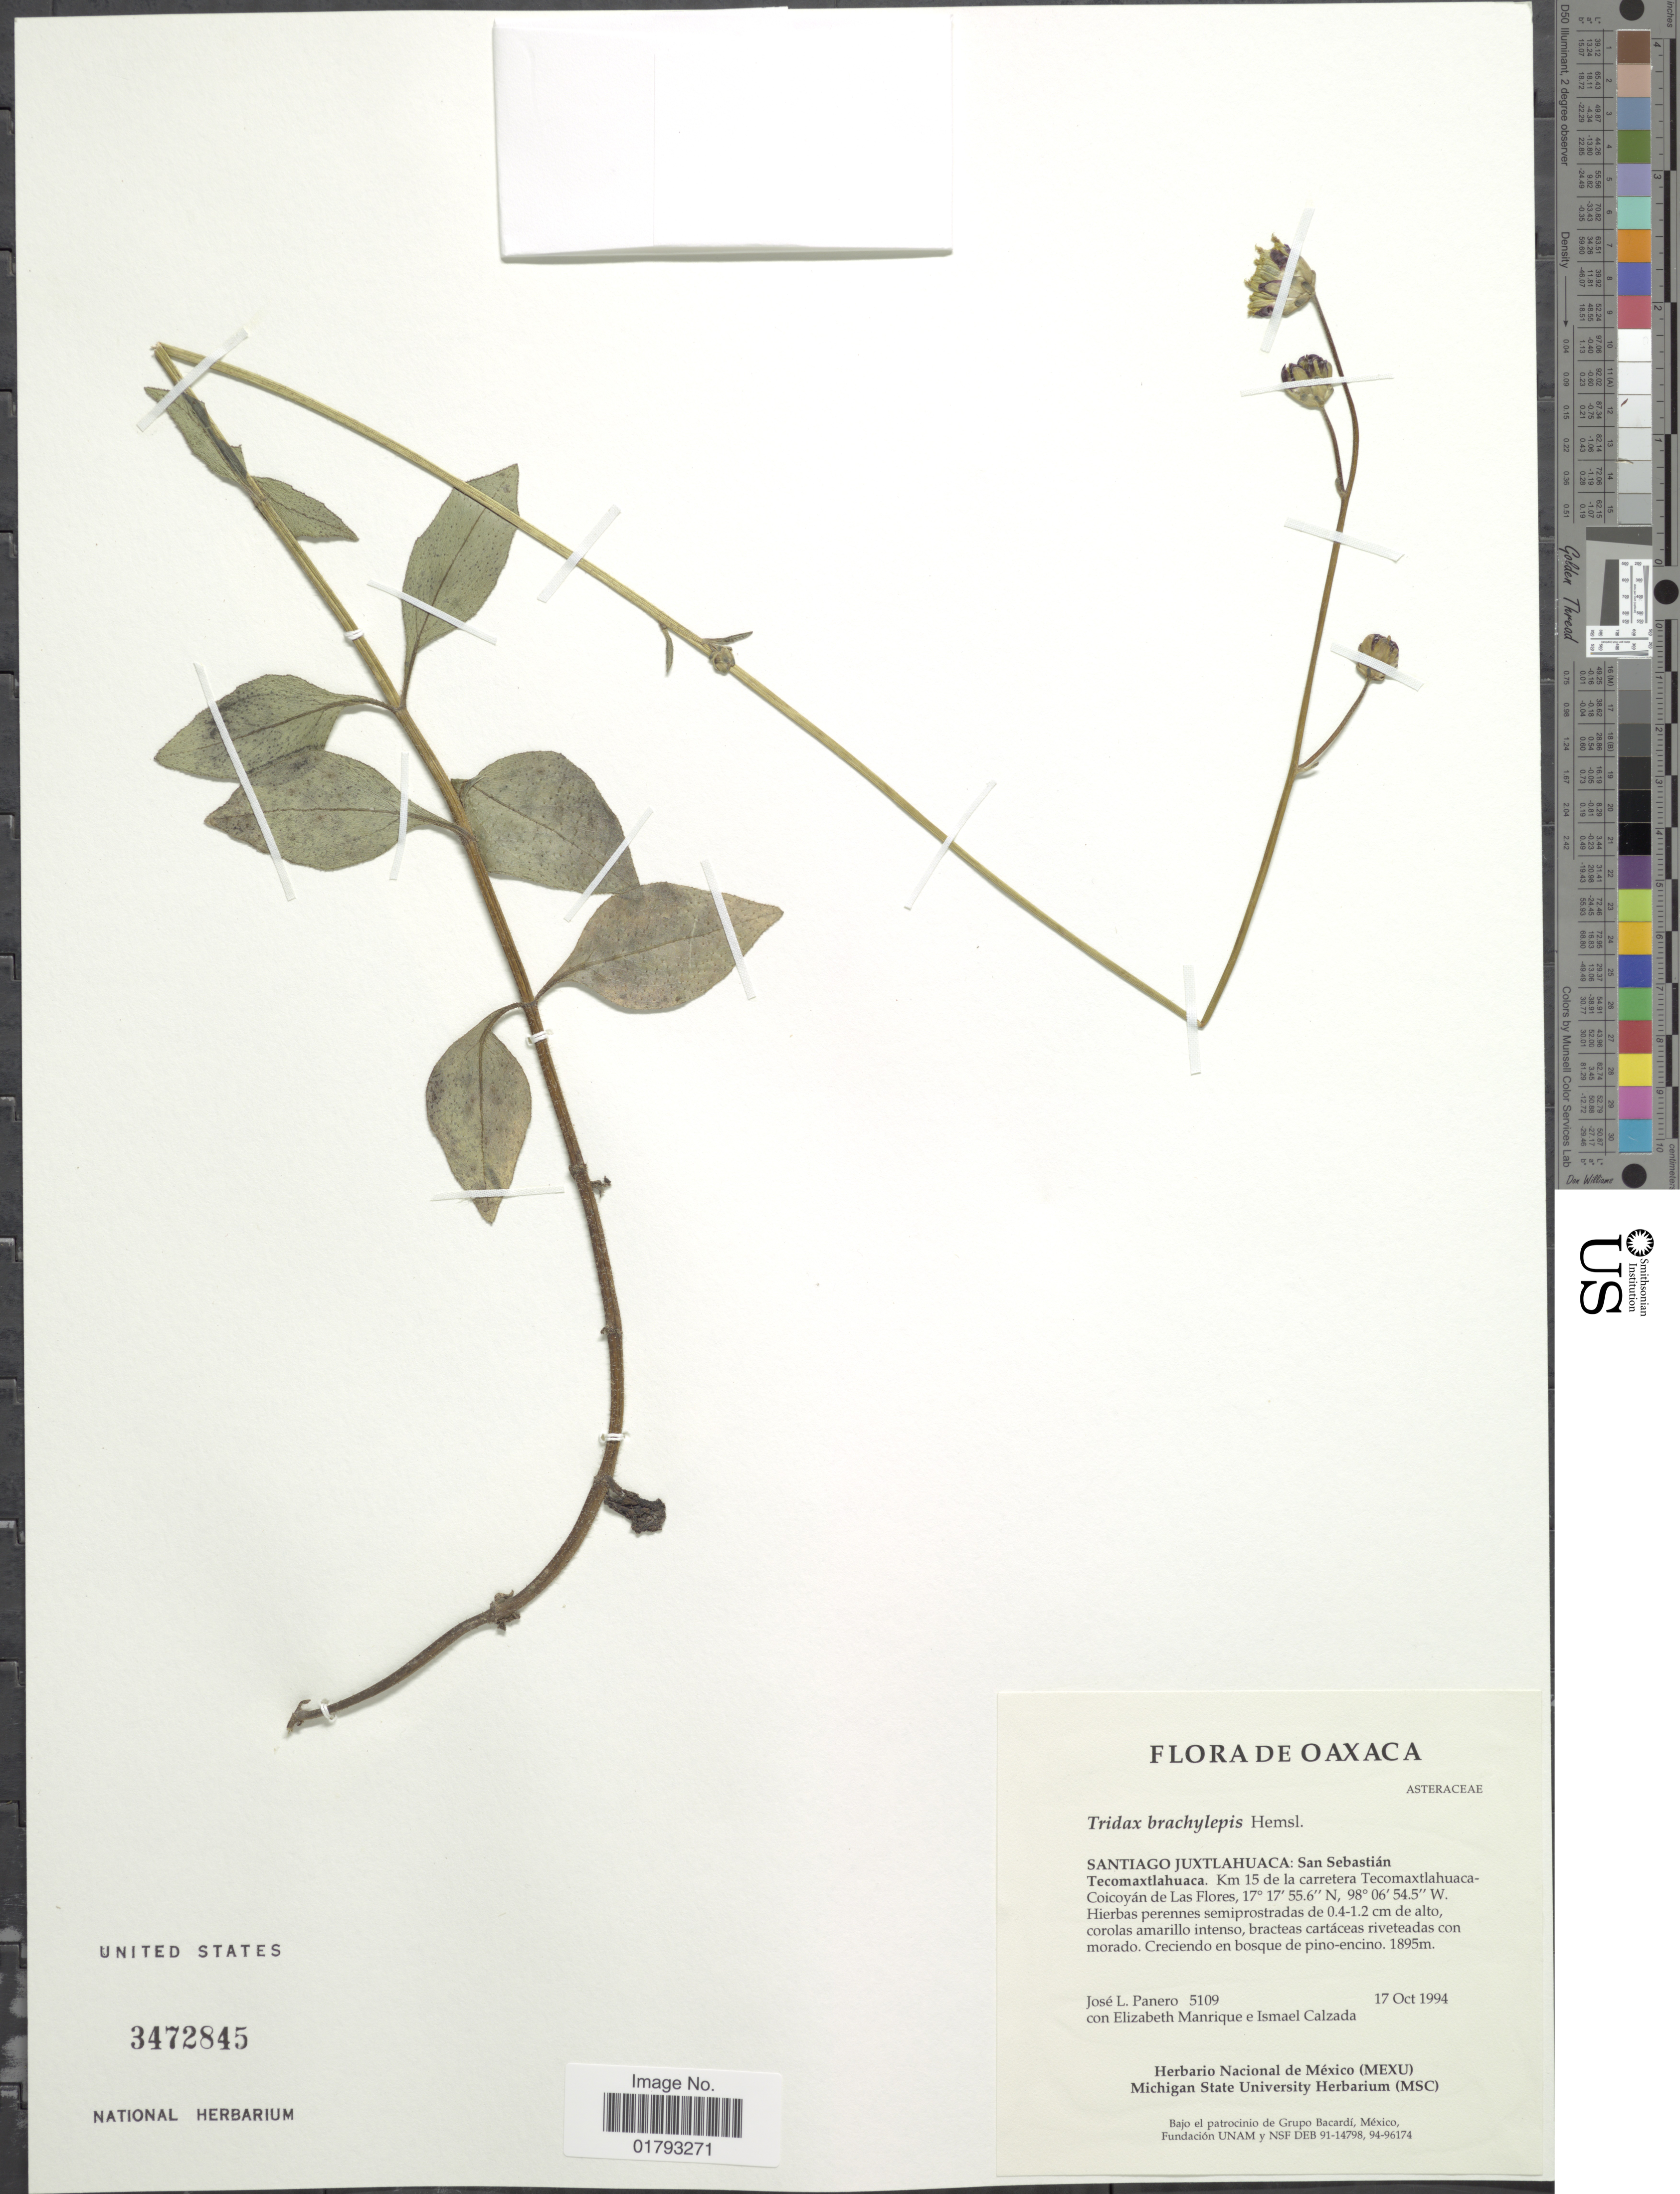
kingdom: Plantae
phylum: Tracheophyta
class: Magnoliopsida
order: Asterales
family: Asteraceae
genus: Tridax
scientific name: Tridax brachylepis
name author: Hemsl.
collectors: J. L. Panero, E. Manrique & I. Calzada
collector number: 5109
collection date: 1994-10-17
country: Mexico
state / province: Oaxaca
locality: Oaxaca, Santiago Juxtlahuaca: San Sebastian. Tecomaxtlahuaca. Km 15 de la carretera Tecomaxtlahuaca - Coicoyan de Las Flores.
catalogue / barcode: US 3472845